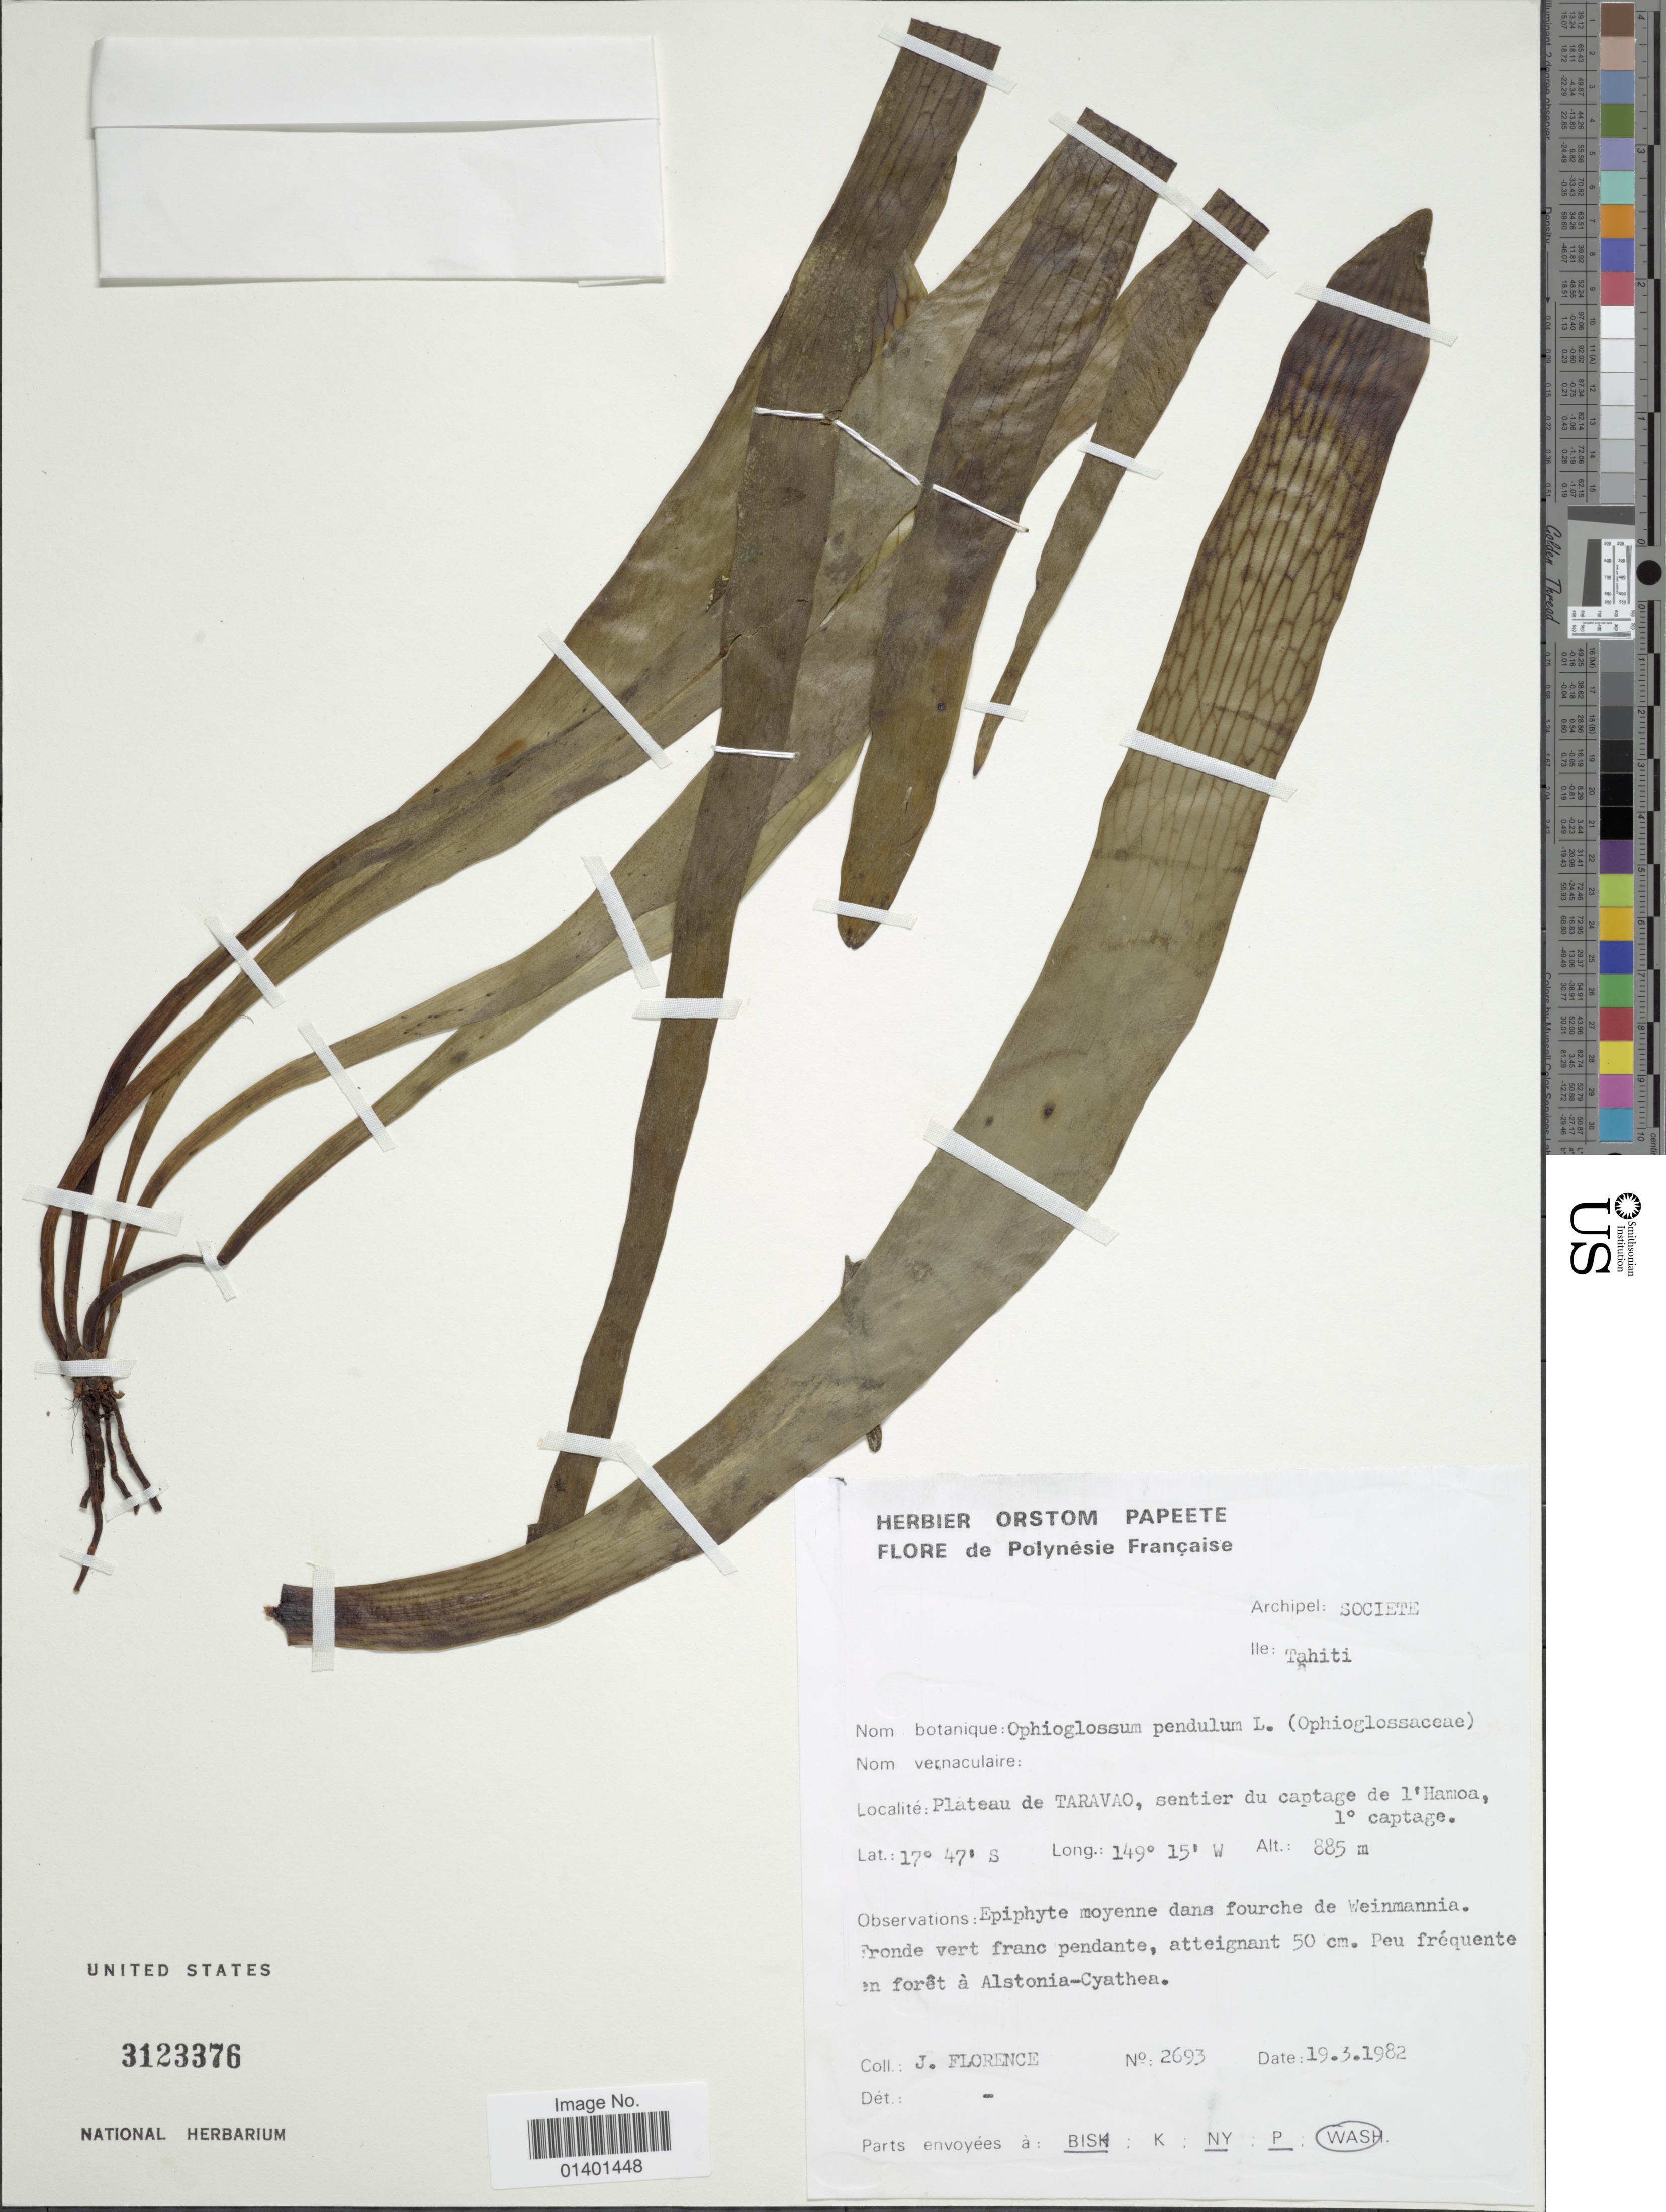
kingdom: Plantae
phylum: Tracheophyta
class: Polypodiopsida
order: Ophioglossales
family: Ophioglossaceae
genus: Ophioderma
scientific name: Ophioderma pendulum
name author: (L.) C. Presl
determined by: Wagner, W. L., (BOT), Smithsonian Institution - National Museum of Natural History (UNITED STATES)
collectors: J. Florence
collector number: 2693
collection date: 1982-03-19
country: French Polynesia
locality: Archipel Societe, Ile Tahiti, Plateau de Taravao, sentier du captage de l'Hamoa, 1º captage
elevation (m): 885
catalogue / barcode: US 3123376